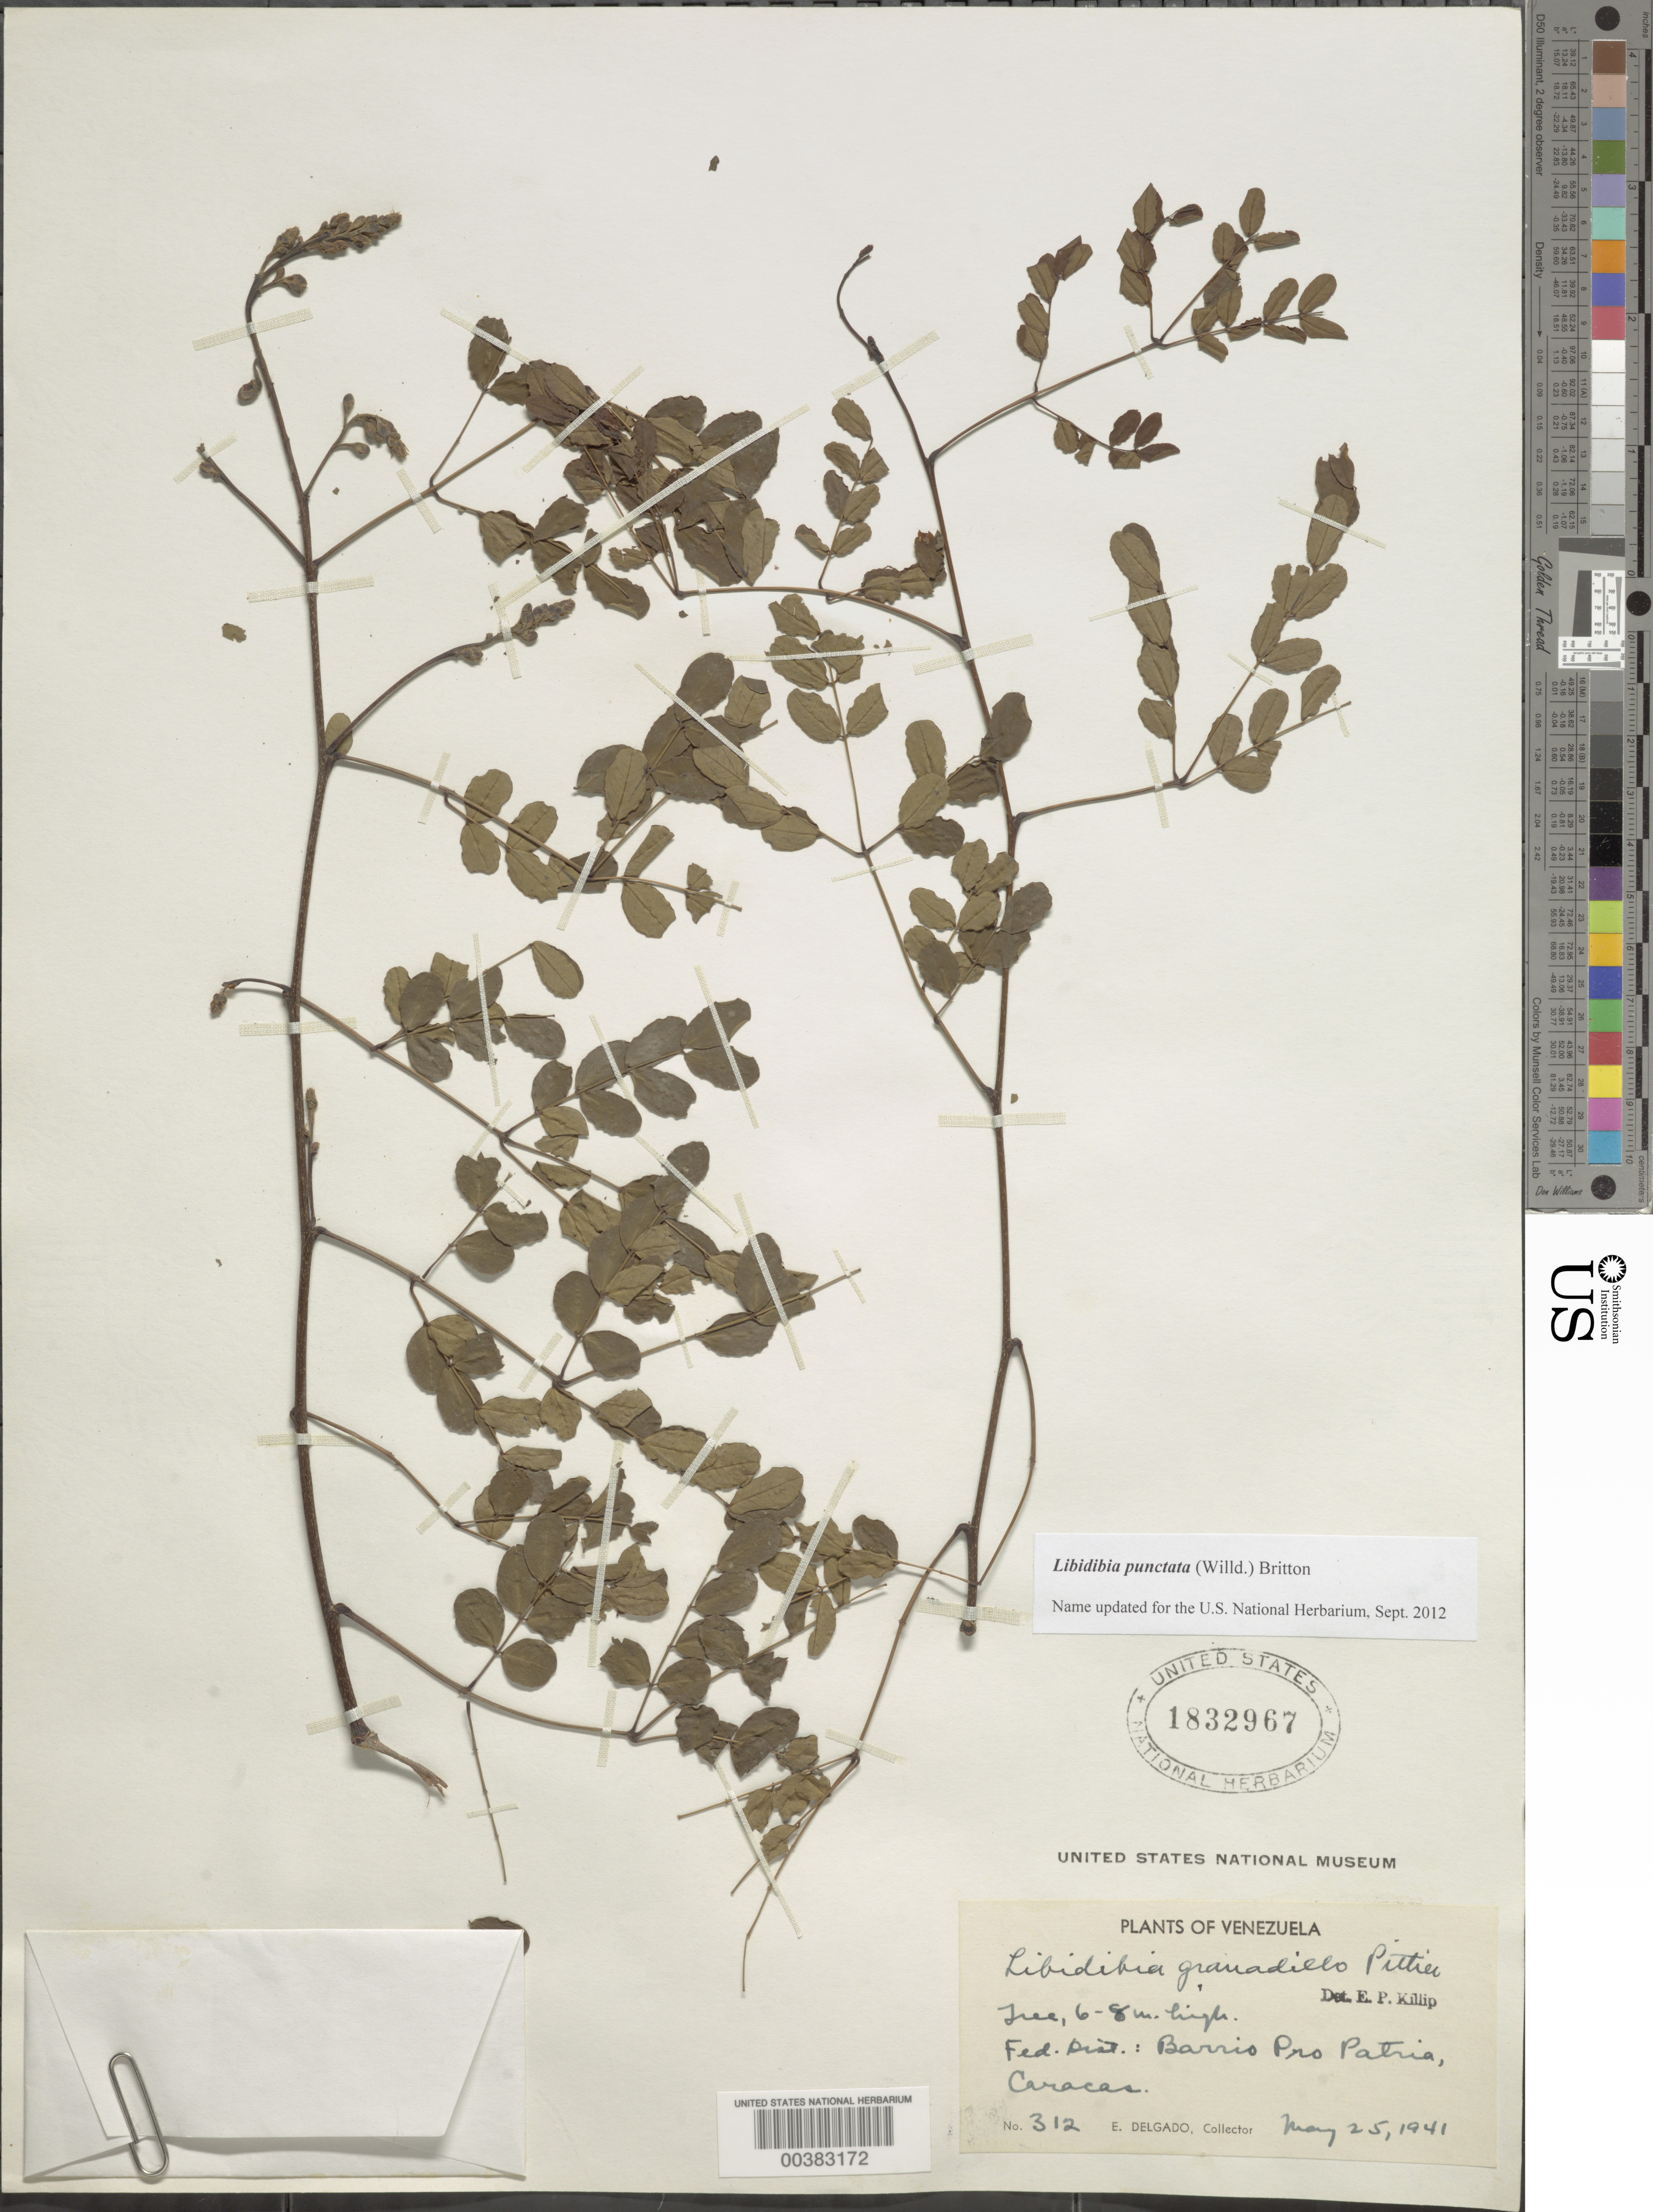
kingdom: Plantae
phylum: Tracheophyta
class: Magnoliopsida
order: Fabales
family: Fabaceae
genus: Libidibia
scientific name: Libidibia punctata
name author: (Willd.) Britton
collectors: E. Delgado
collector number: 312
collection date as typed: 25 May 1941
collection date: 1941-05-25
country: Venezuela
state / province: Distrito Federal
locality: Barrio pro patria, caracas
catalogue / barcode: US 1832967